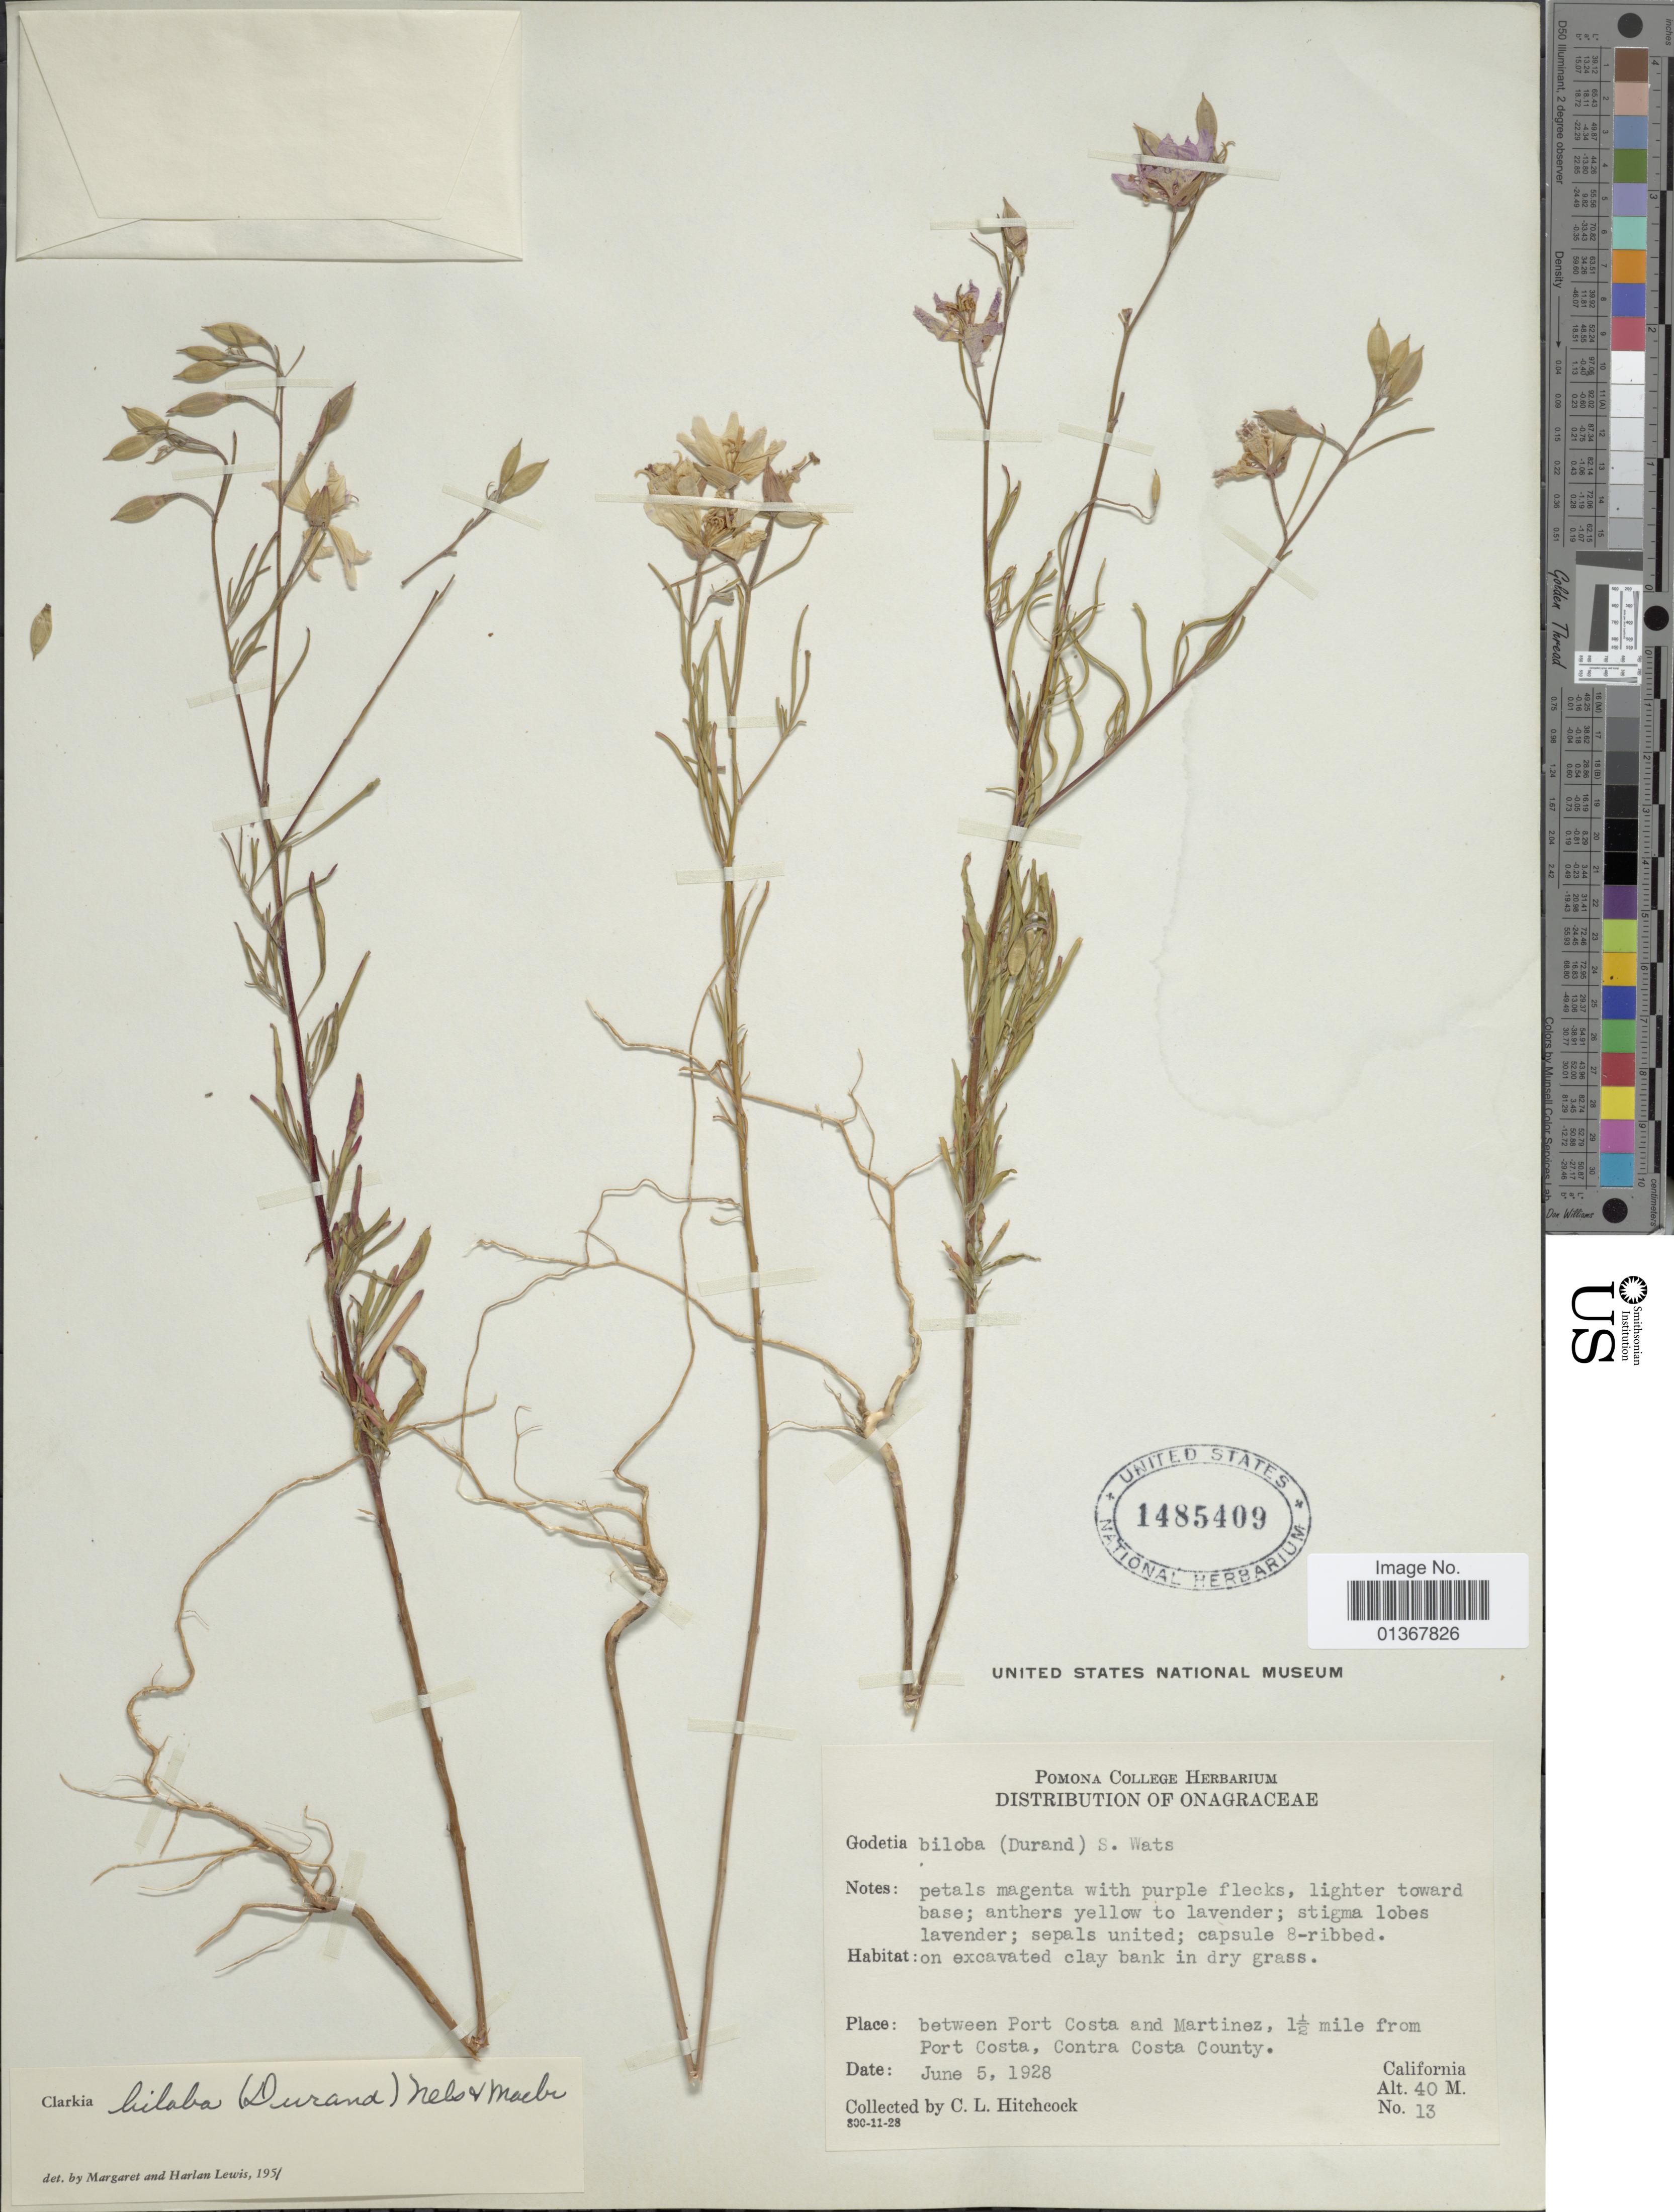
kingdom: Plantae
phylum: Tracheophyta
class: Magnoliopsida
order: Myrtales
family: Onagraceae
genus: Clarkia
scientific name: Clarkia biloba subsp. biloba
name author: (Durand) A. Nelson & J.F. Macbr.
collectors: C. L. Hitchcock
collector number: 13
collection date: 1928-06-05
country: United States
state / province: California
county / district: Contra Costa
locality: Between Port Costa and Martinez, 1½ mile from Port Costa, Contra Costa County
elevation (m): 40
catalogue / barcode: US 1485409